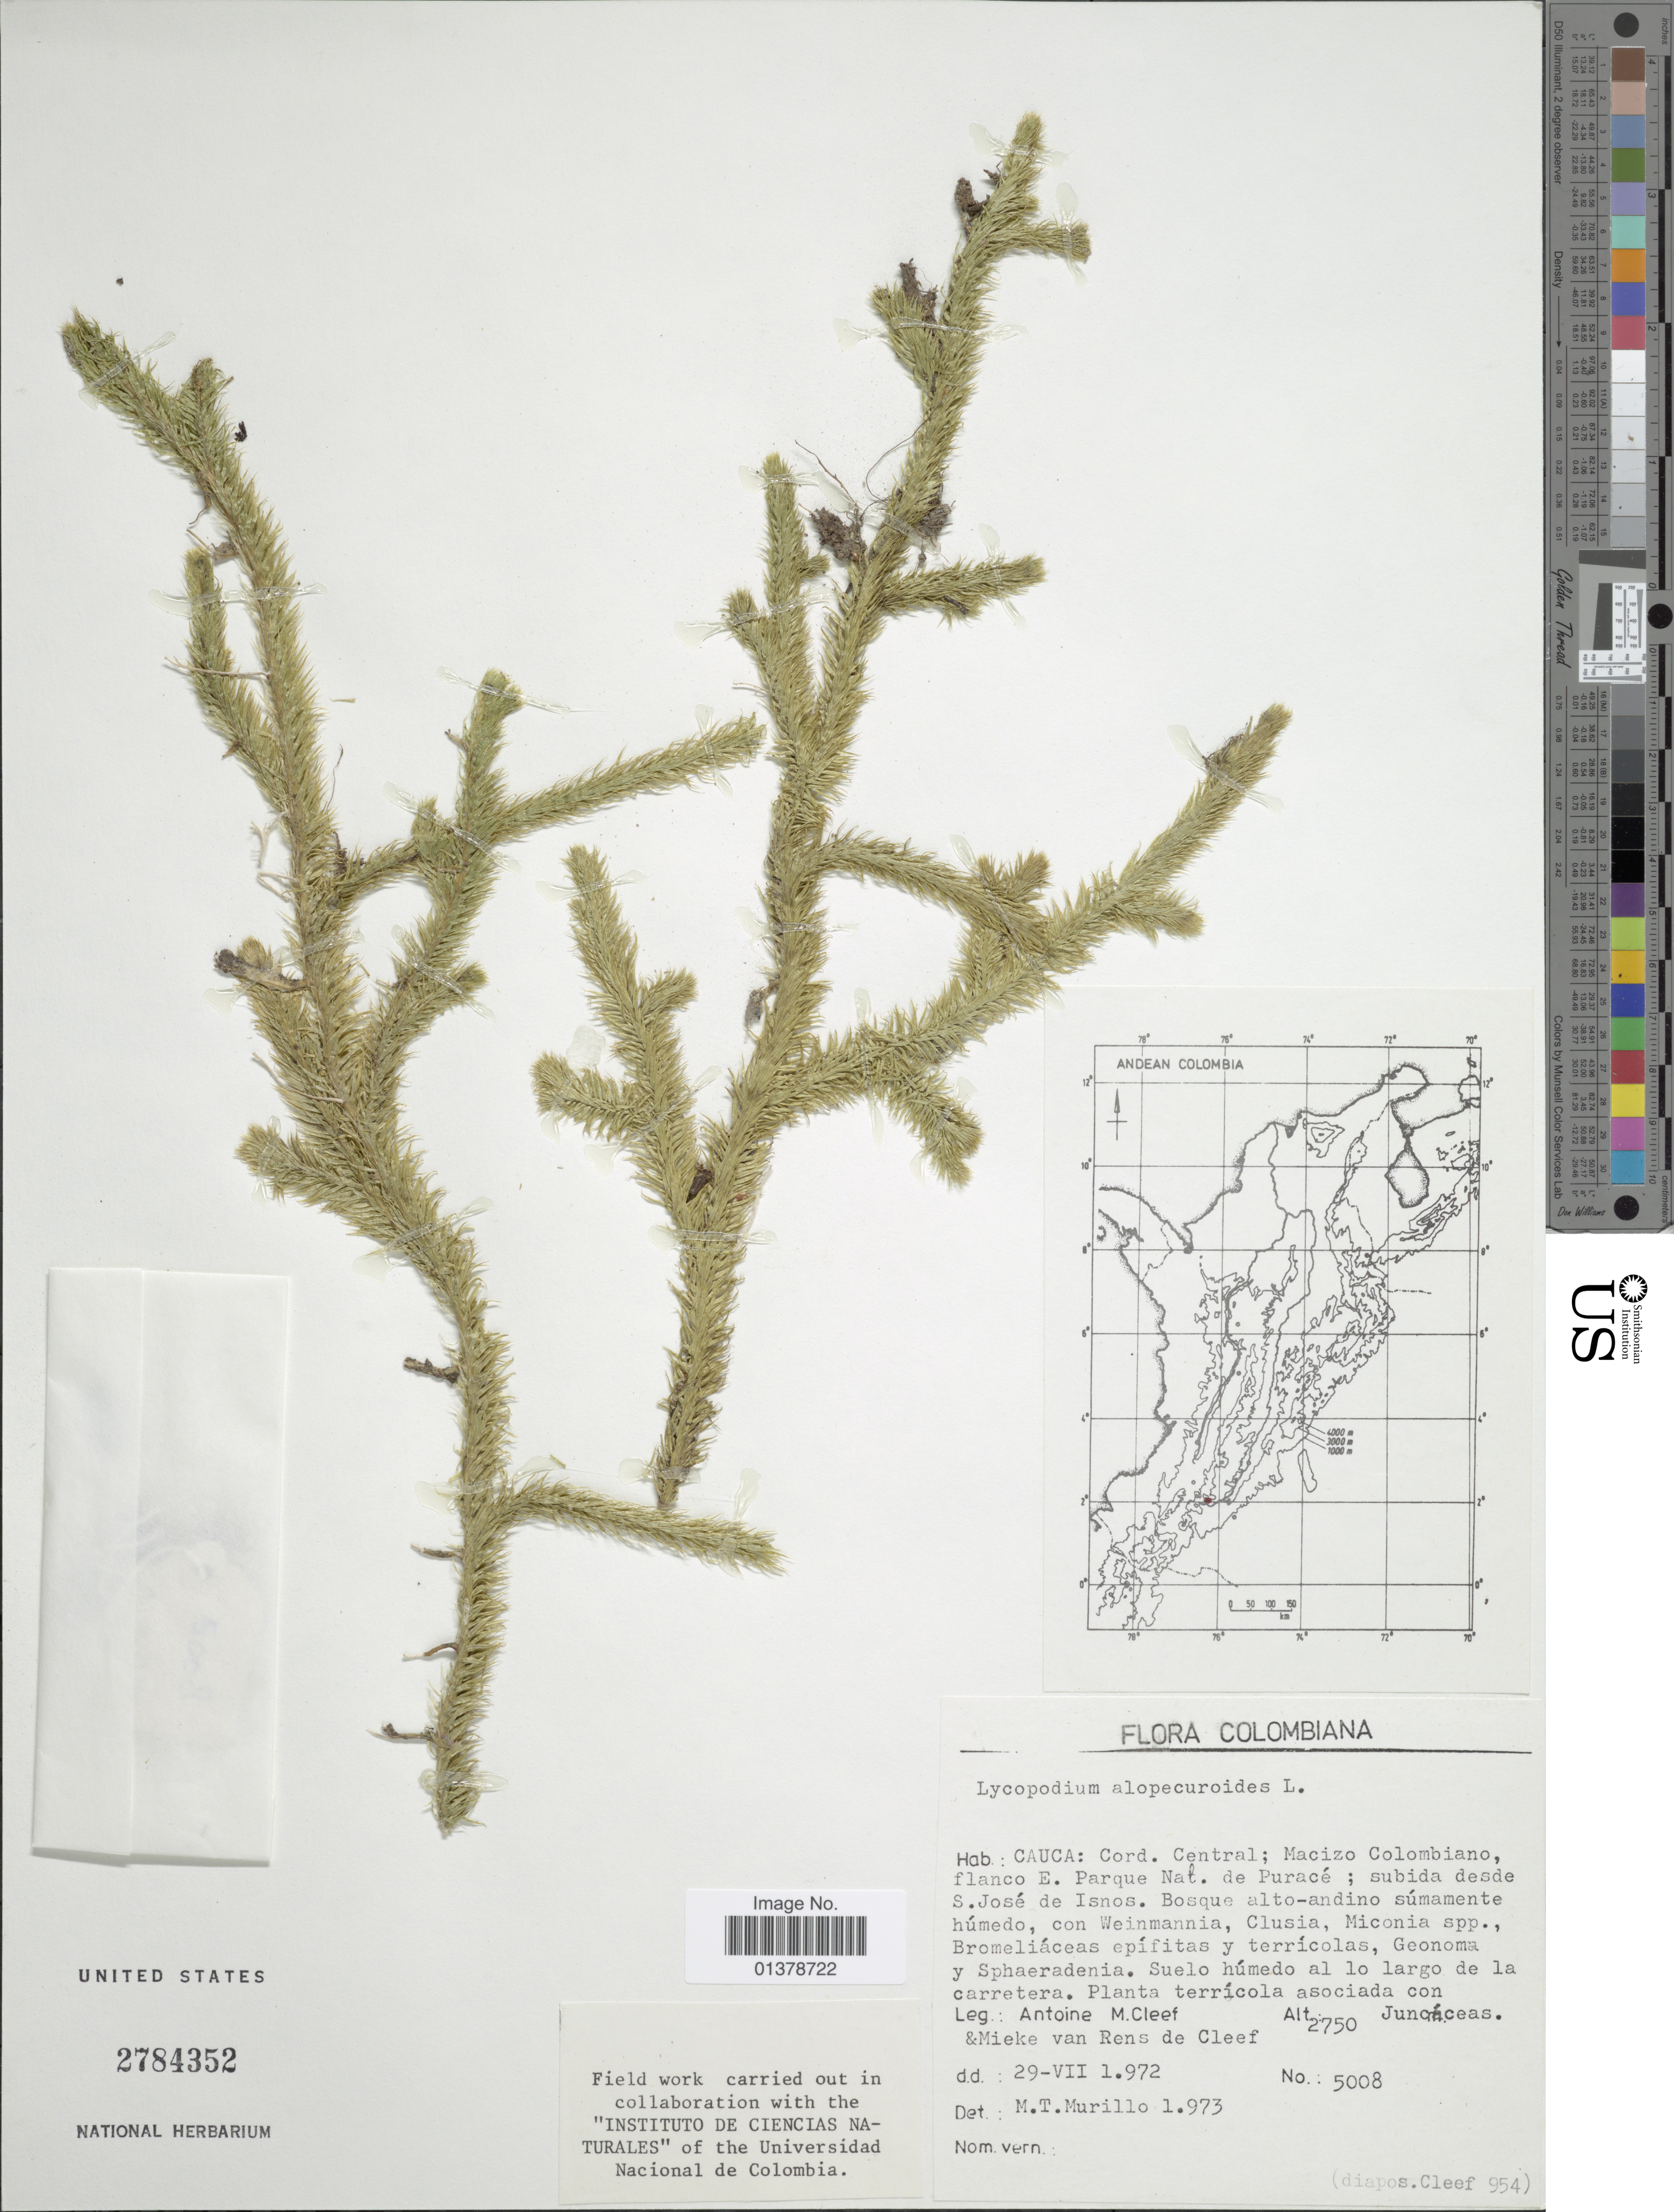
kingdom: Plantae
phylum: Tracheophyta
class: Lycopodiopsida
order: Lycopodiales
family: Lycopodiaceae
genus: Lycopodiella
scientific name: Lycopodiella alopecuroides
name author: (L.) Cranfill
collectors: A. M. Cleef & A. M. van Rens de Cleef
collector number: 5008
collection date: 1972-07-29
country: Colombia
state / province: Cauca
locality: Cord Central: Macizo Colombiano, flanco E. Parque Nat. de Puracé. Subida desde S. Jose de Isnos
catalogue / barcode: US 2784352